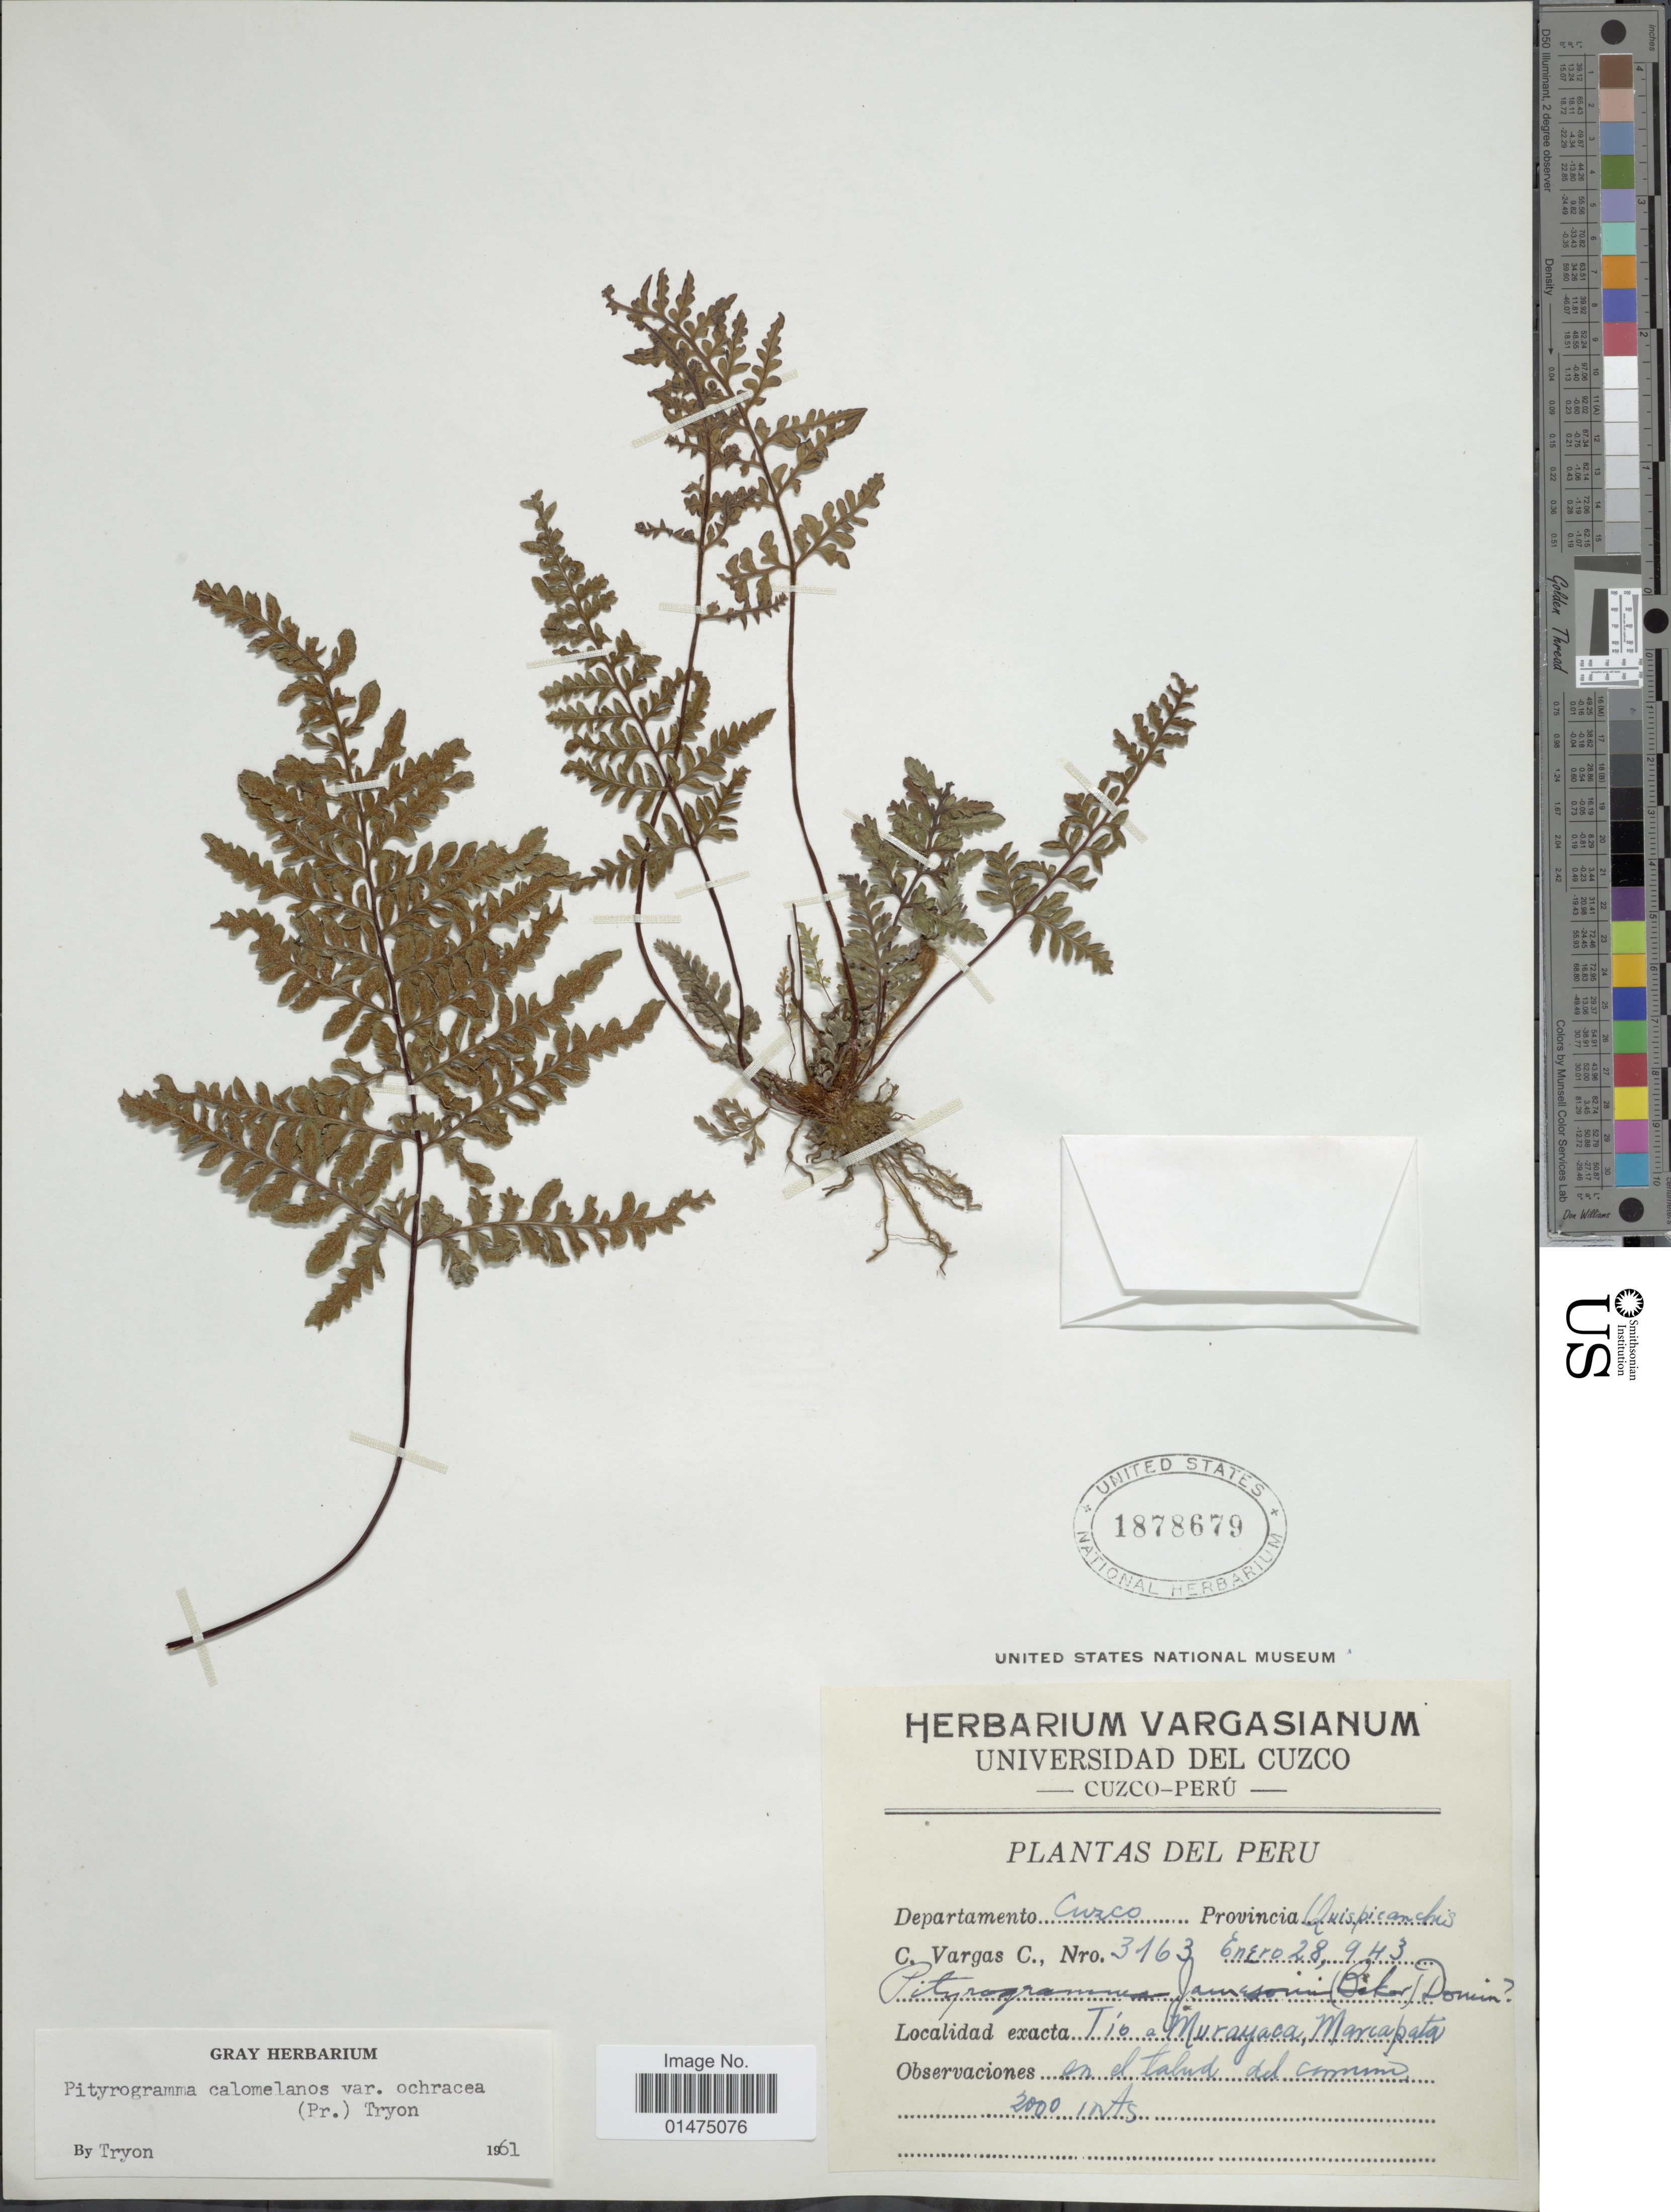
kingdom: Plantae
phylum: Tracheophyta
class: Polypodiopsida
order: Polypodiales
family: Pteridaceae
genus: Pityrogramma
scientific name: Pityrogramma ochracea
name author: (C. Presl) Domin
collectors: C. Vargas Calderón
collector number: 3163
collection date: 1943-01-28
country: Peru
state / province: Cusco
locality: Tio a Murayaca, Marcapata, Provincia Quispicanchis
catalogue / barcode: US 1878679